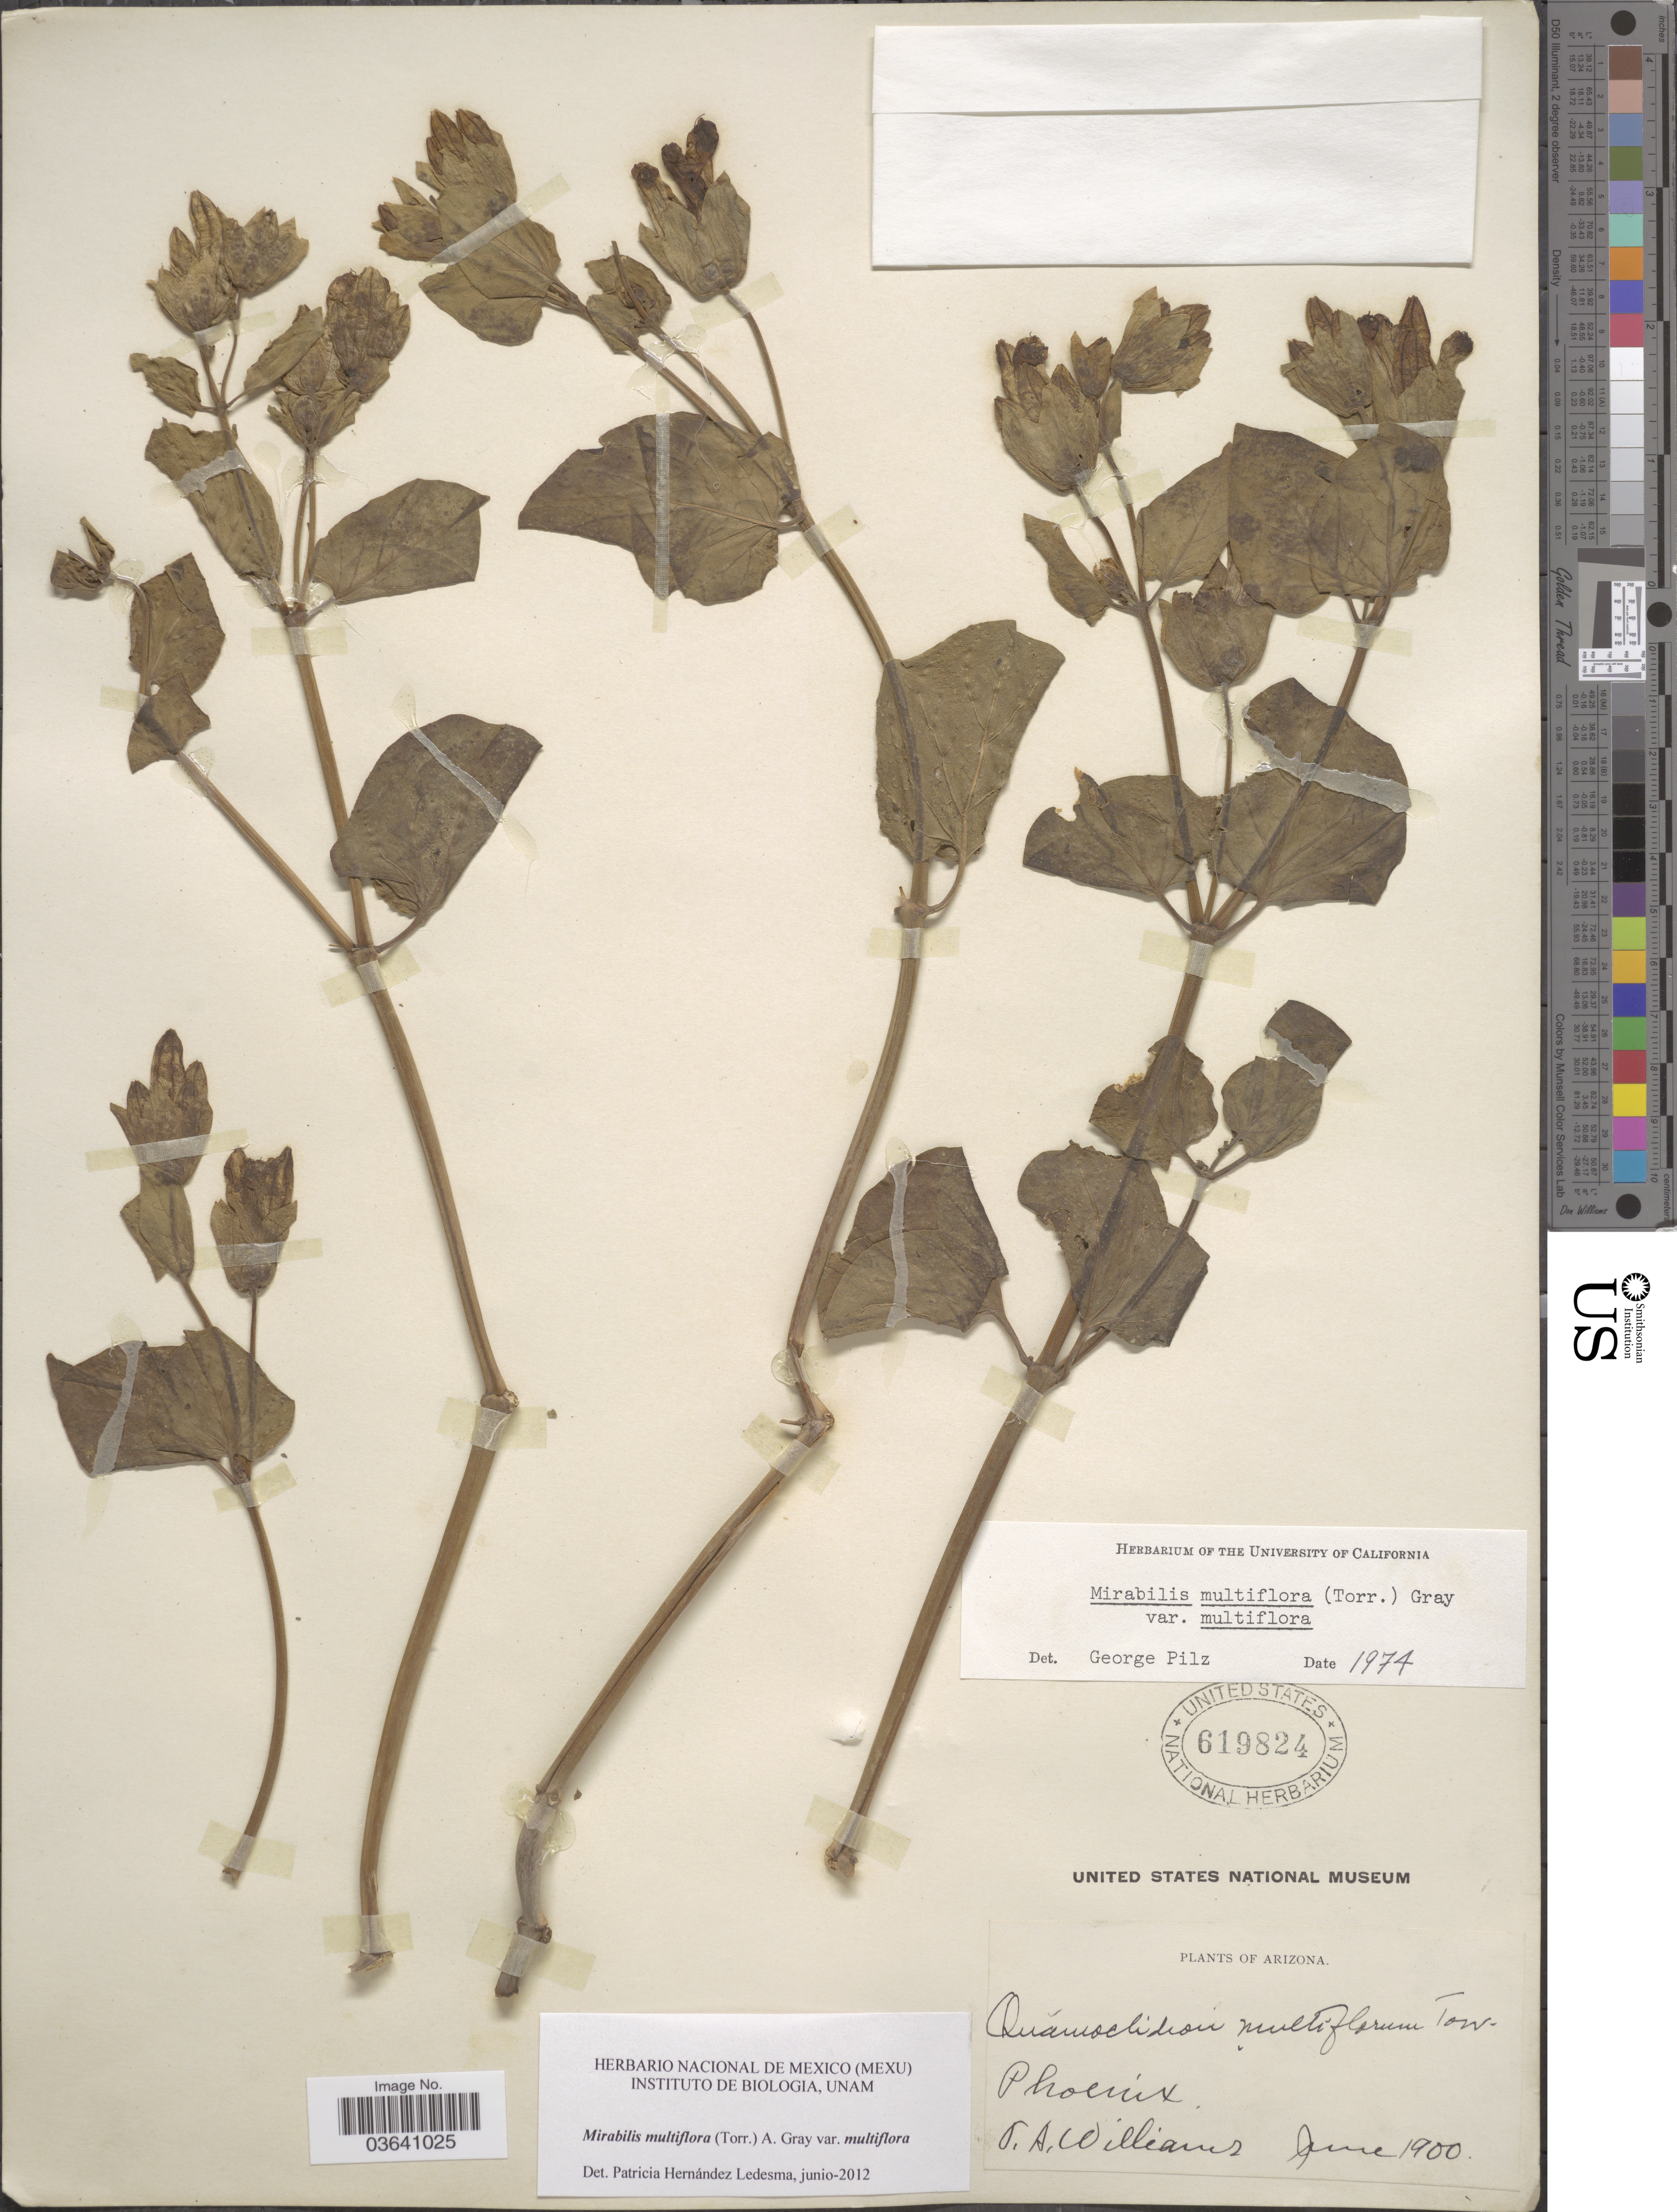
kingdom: Plantae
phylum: Tracheophyta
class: Magnoliopsida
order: Caryophyllales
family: Nyctaginaceae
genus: Mirabilis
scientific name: Mirabilis multiflora var. multiflora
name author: (Torr.) A. Gray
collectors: T. Williams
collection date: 1900-06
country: United States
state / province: Arizona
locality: Phoenix.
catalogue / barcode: US 619824